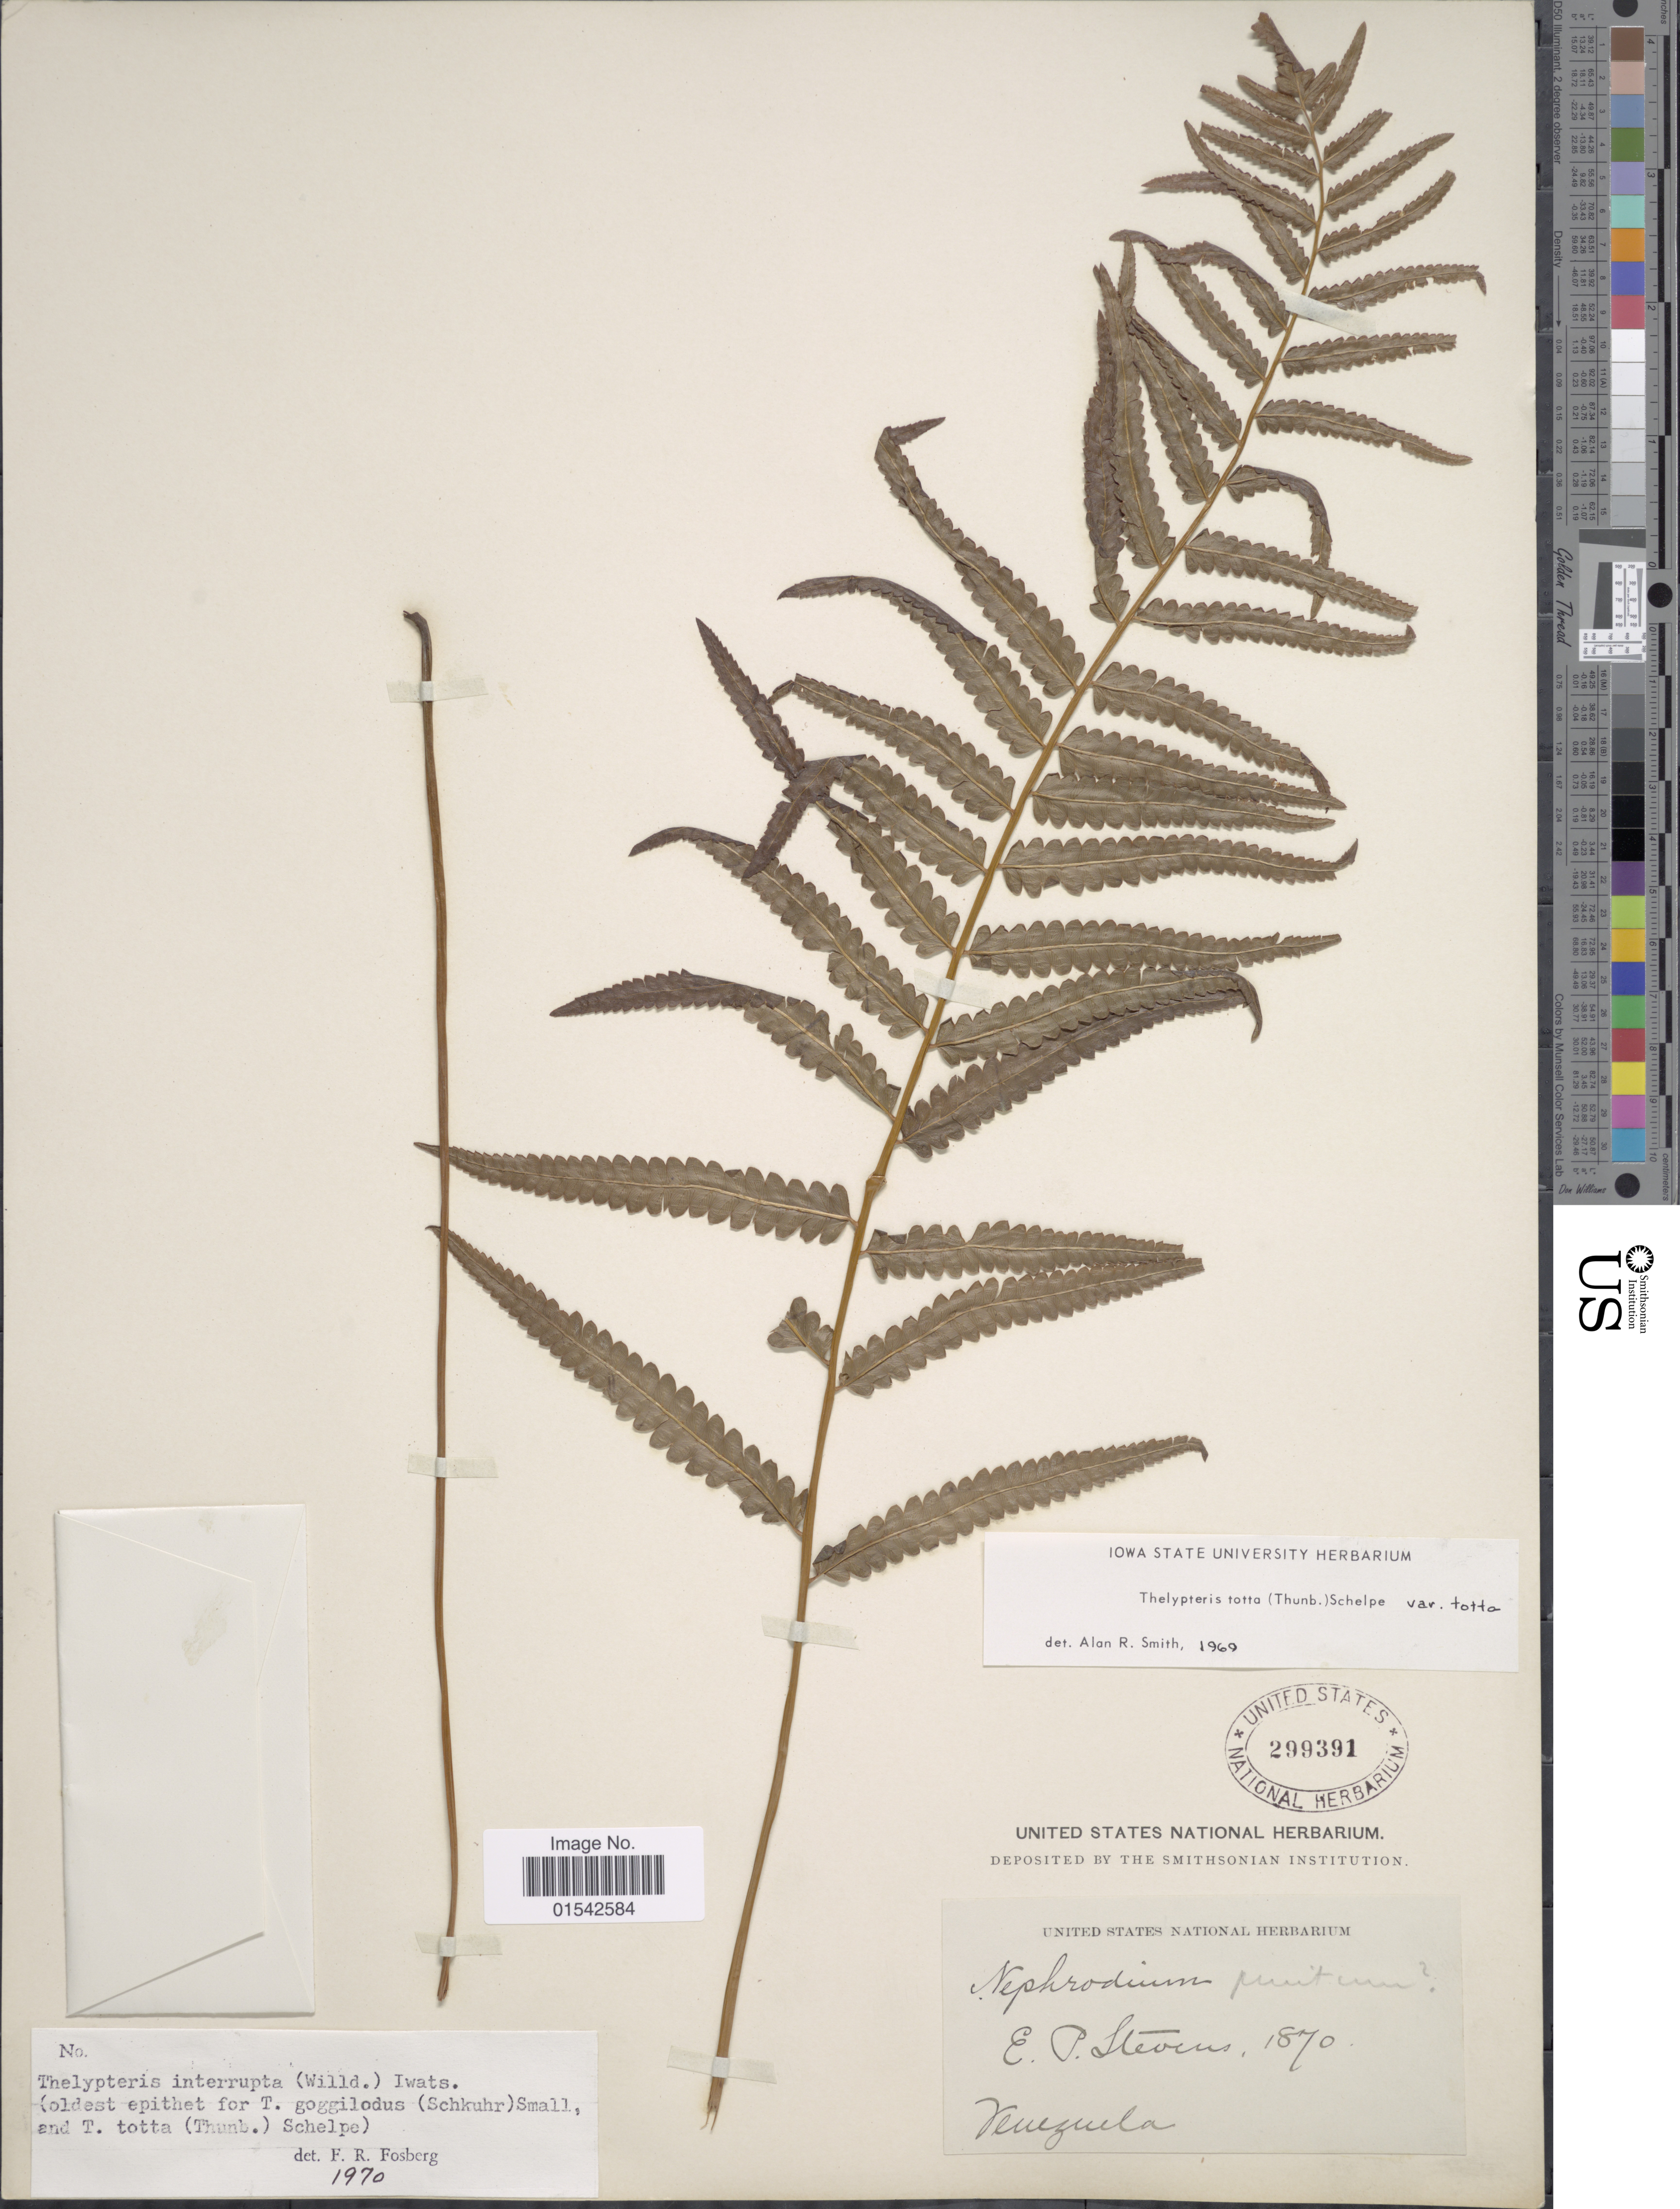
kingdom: Plantae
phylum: Tracheophyta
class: Polypodiopsida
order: Polypodiales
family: Thelypteridaceae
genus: Cyclosorus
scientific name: Cyclosorus interruptus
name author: (Willd.) H. Itô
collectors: E. Stevens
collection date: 1870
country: Venezuela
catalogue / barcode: US 299391